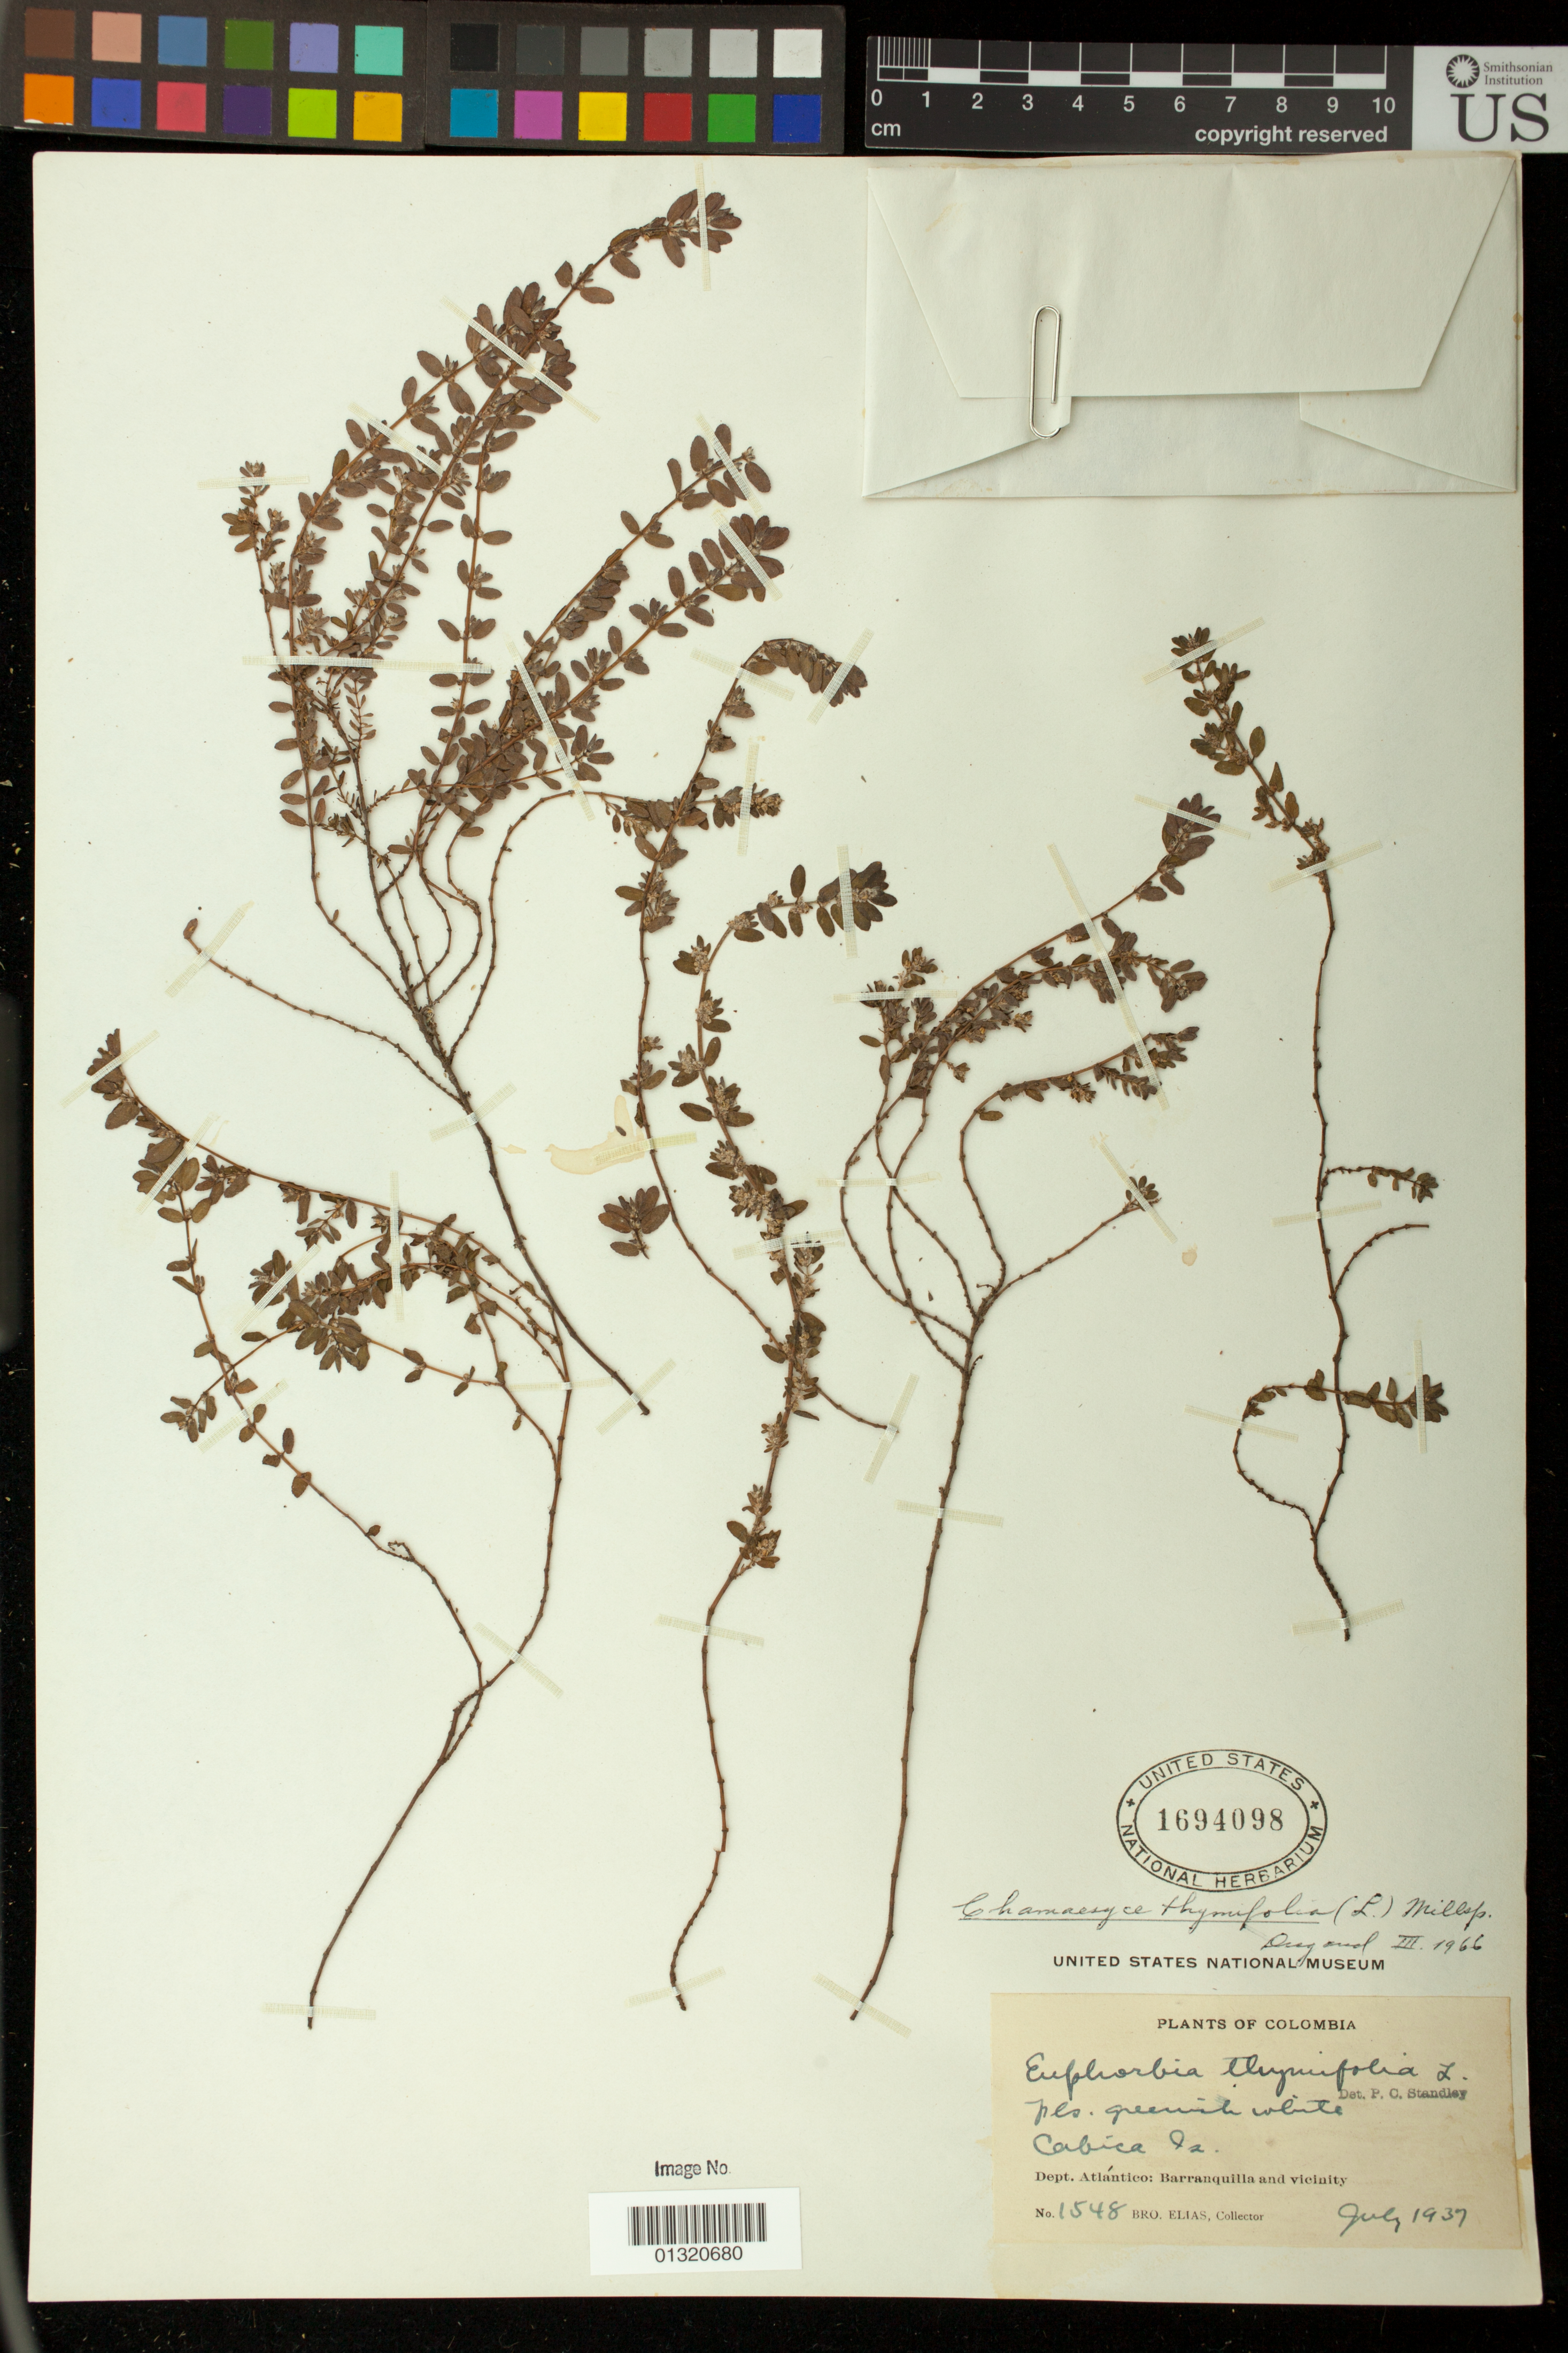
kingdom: Plantae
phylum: Tracheophyta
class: Magnoliopsida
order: Malpighiales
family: Euphorbiaceae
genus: Euphorbia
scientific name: Euphorbia thymifolia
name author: L.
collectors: Bro. Elias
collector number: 1548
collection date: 1937-07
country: Colombia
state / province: Atlántico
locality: Barranquilla and vicinity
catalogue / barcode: US 1694098